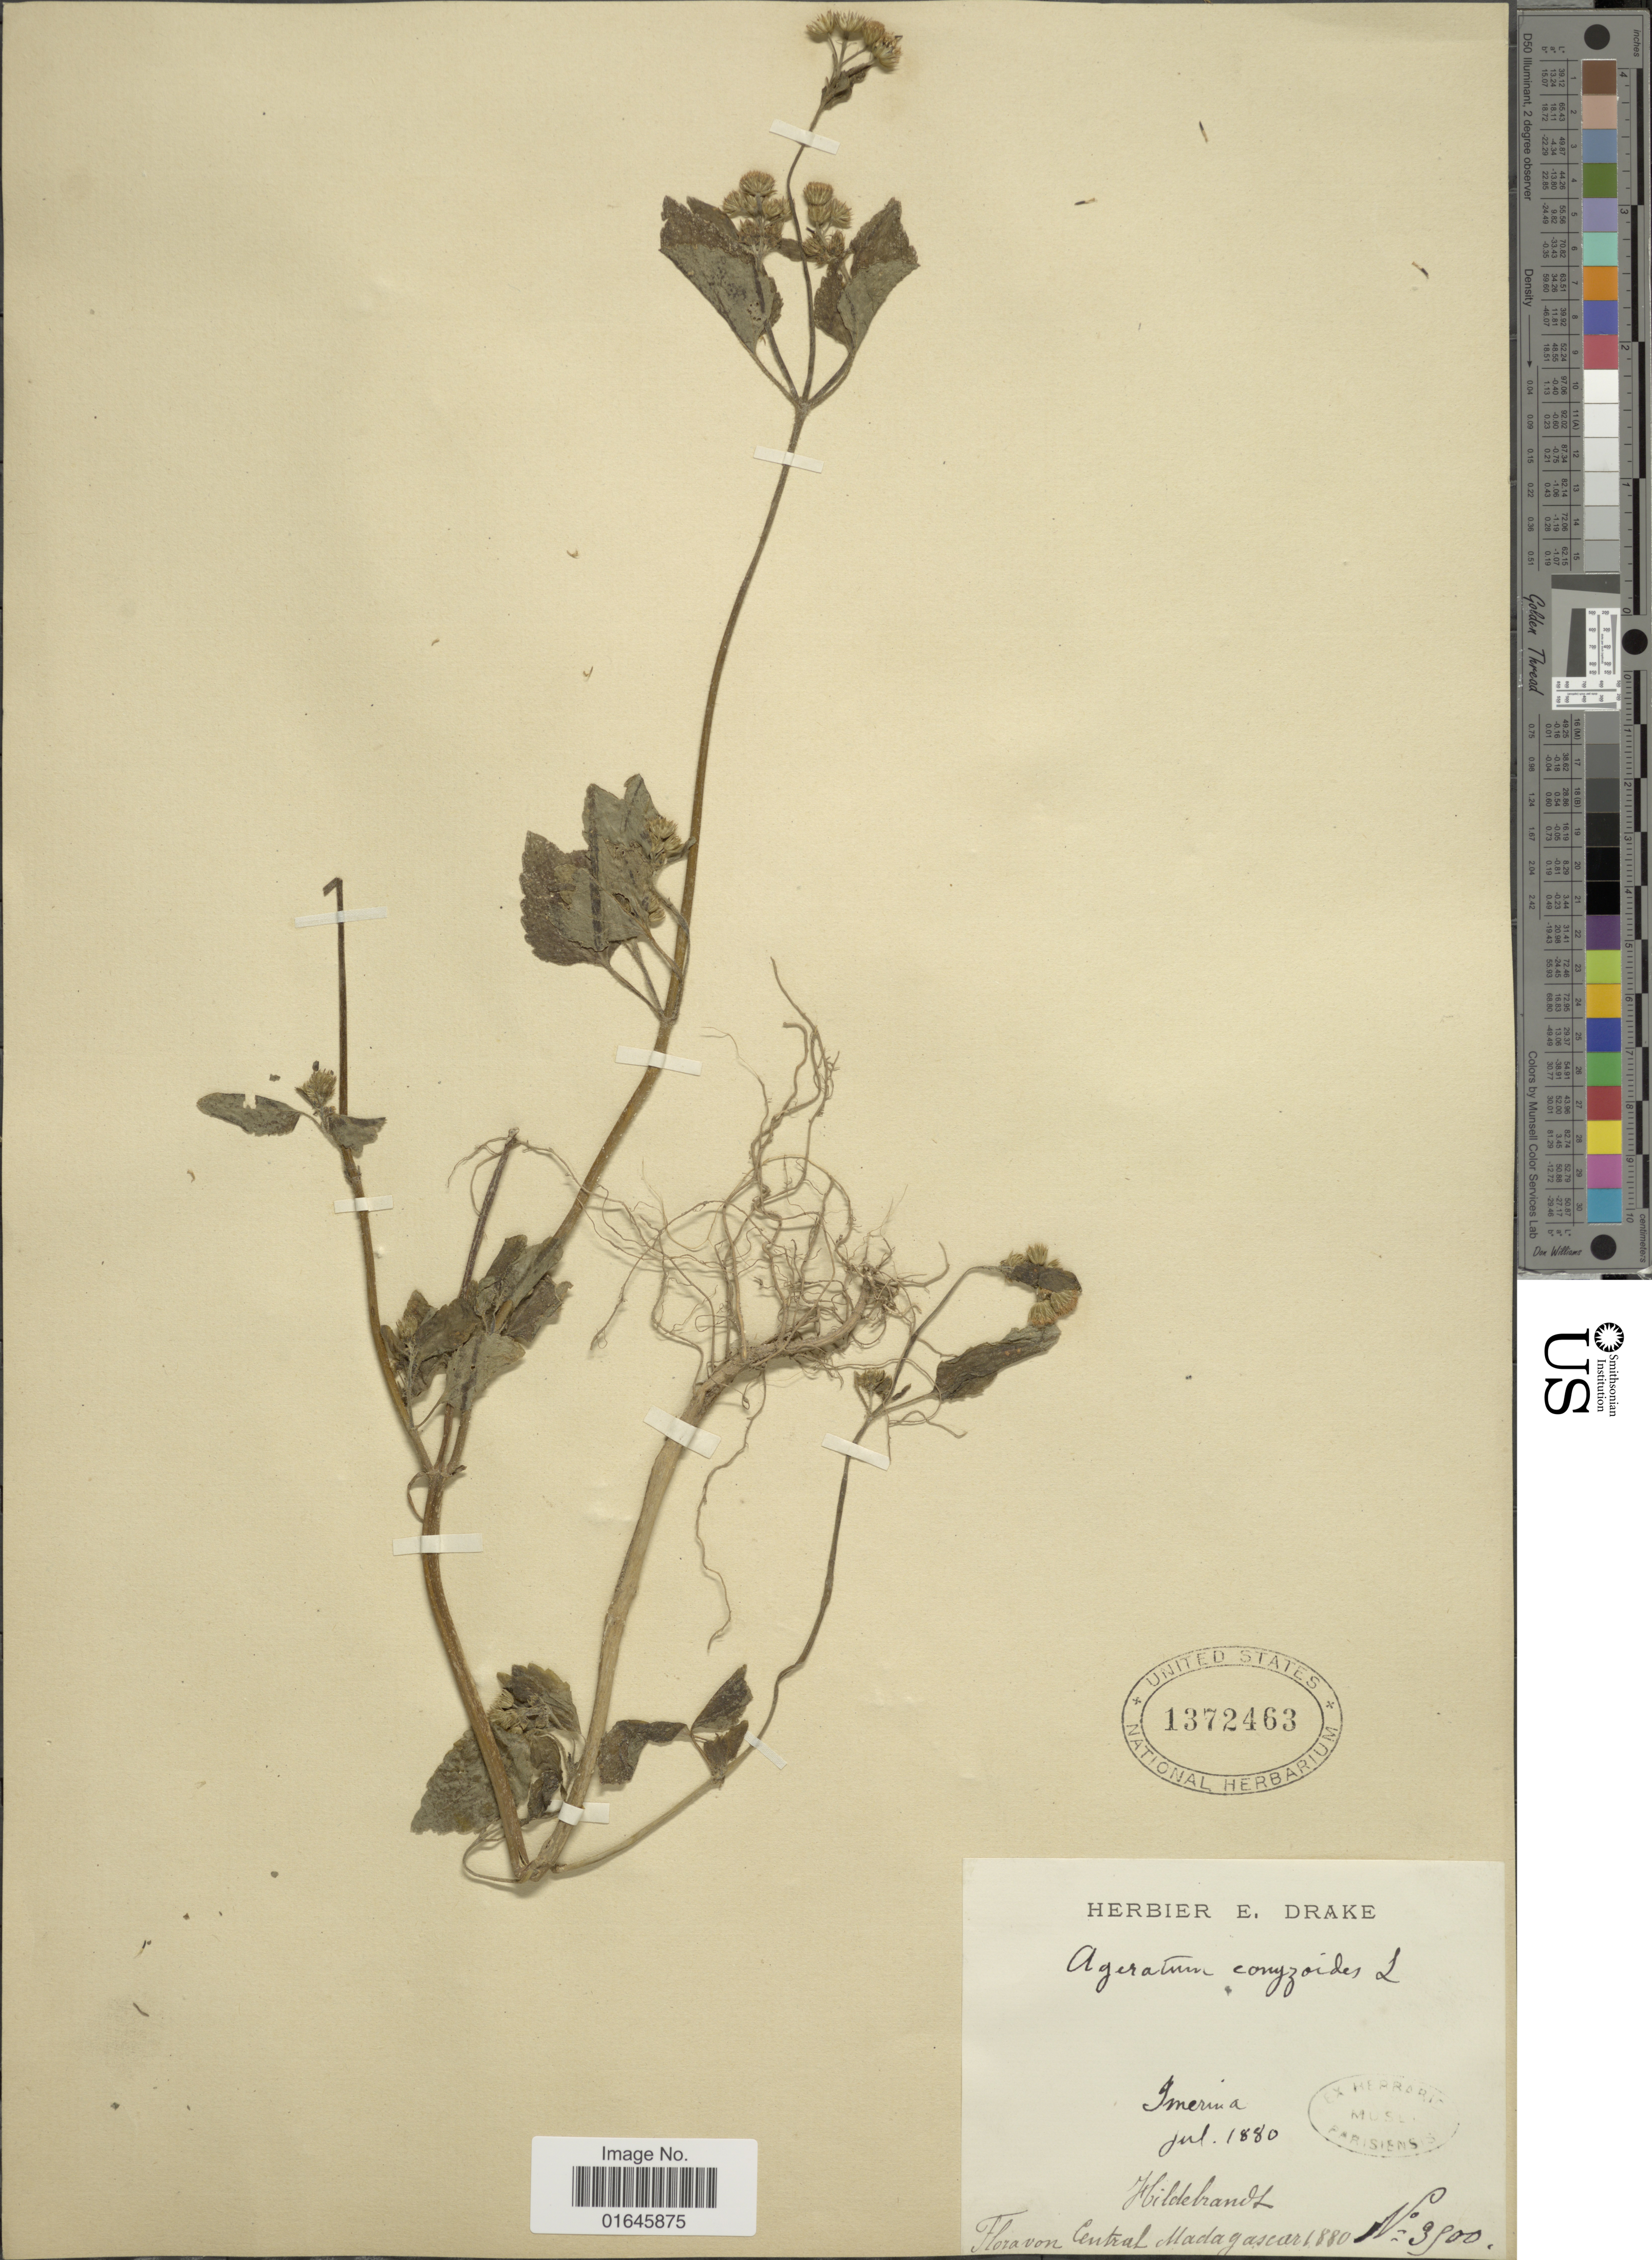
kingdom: Plantae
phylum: Tracheophyta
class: Magnoliopsida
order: Asterales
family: Asteraceae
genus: Ageratum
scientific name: Ageratum conyzoides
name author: L.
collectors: J. Hildebrandt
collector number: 3900*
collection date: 1880-07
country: Madagascar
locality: Central Madagascar, Imerina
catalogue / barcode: US 1372463